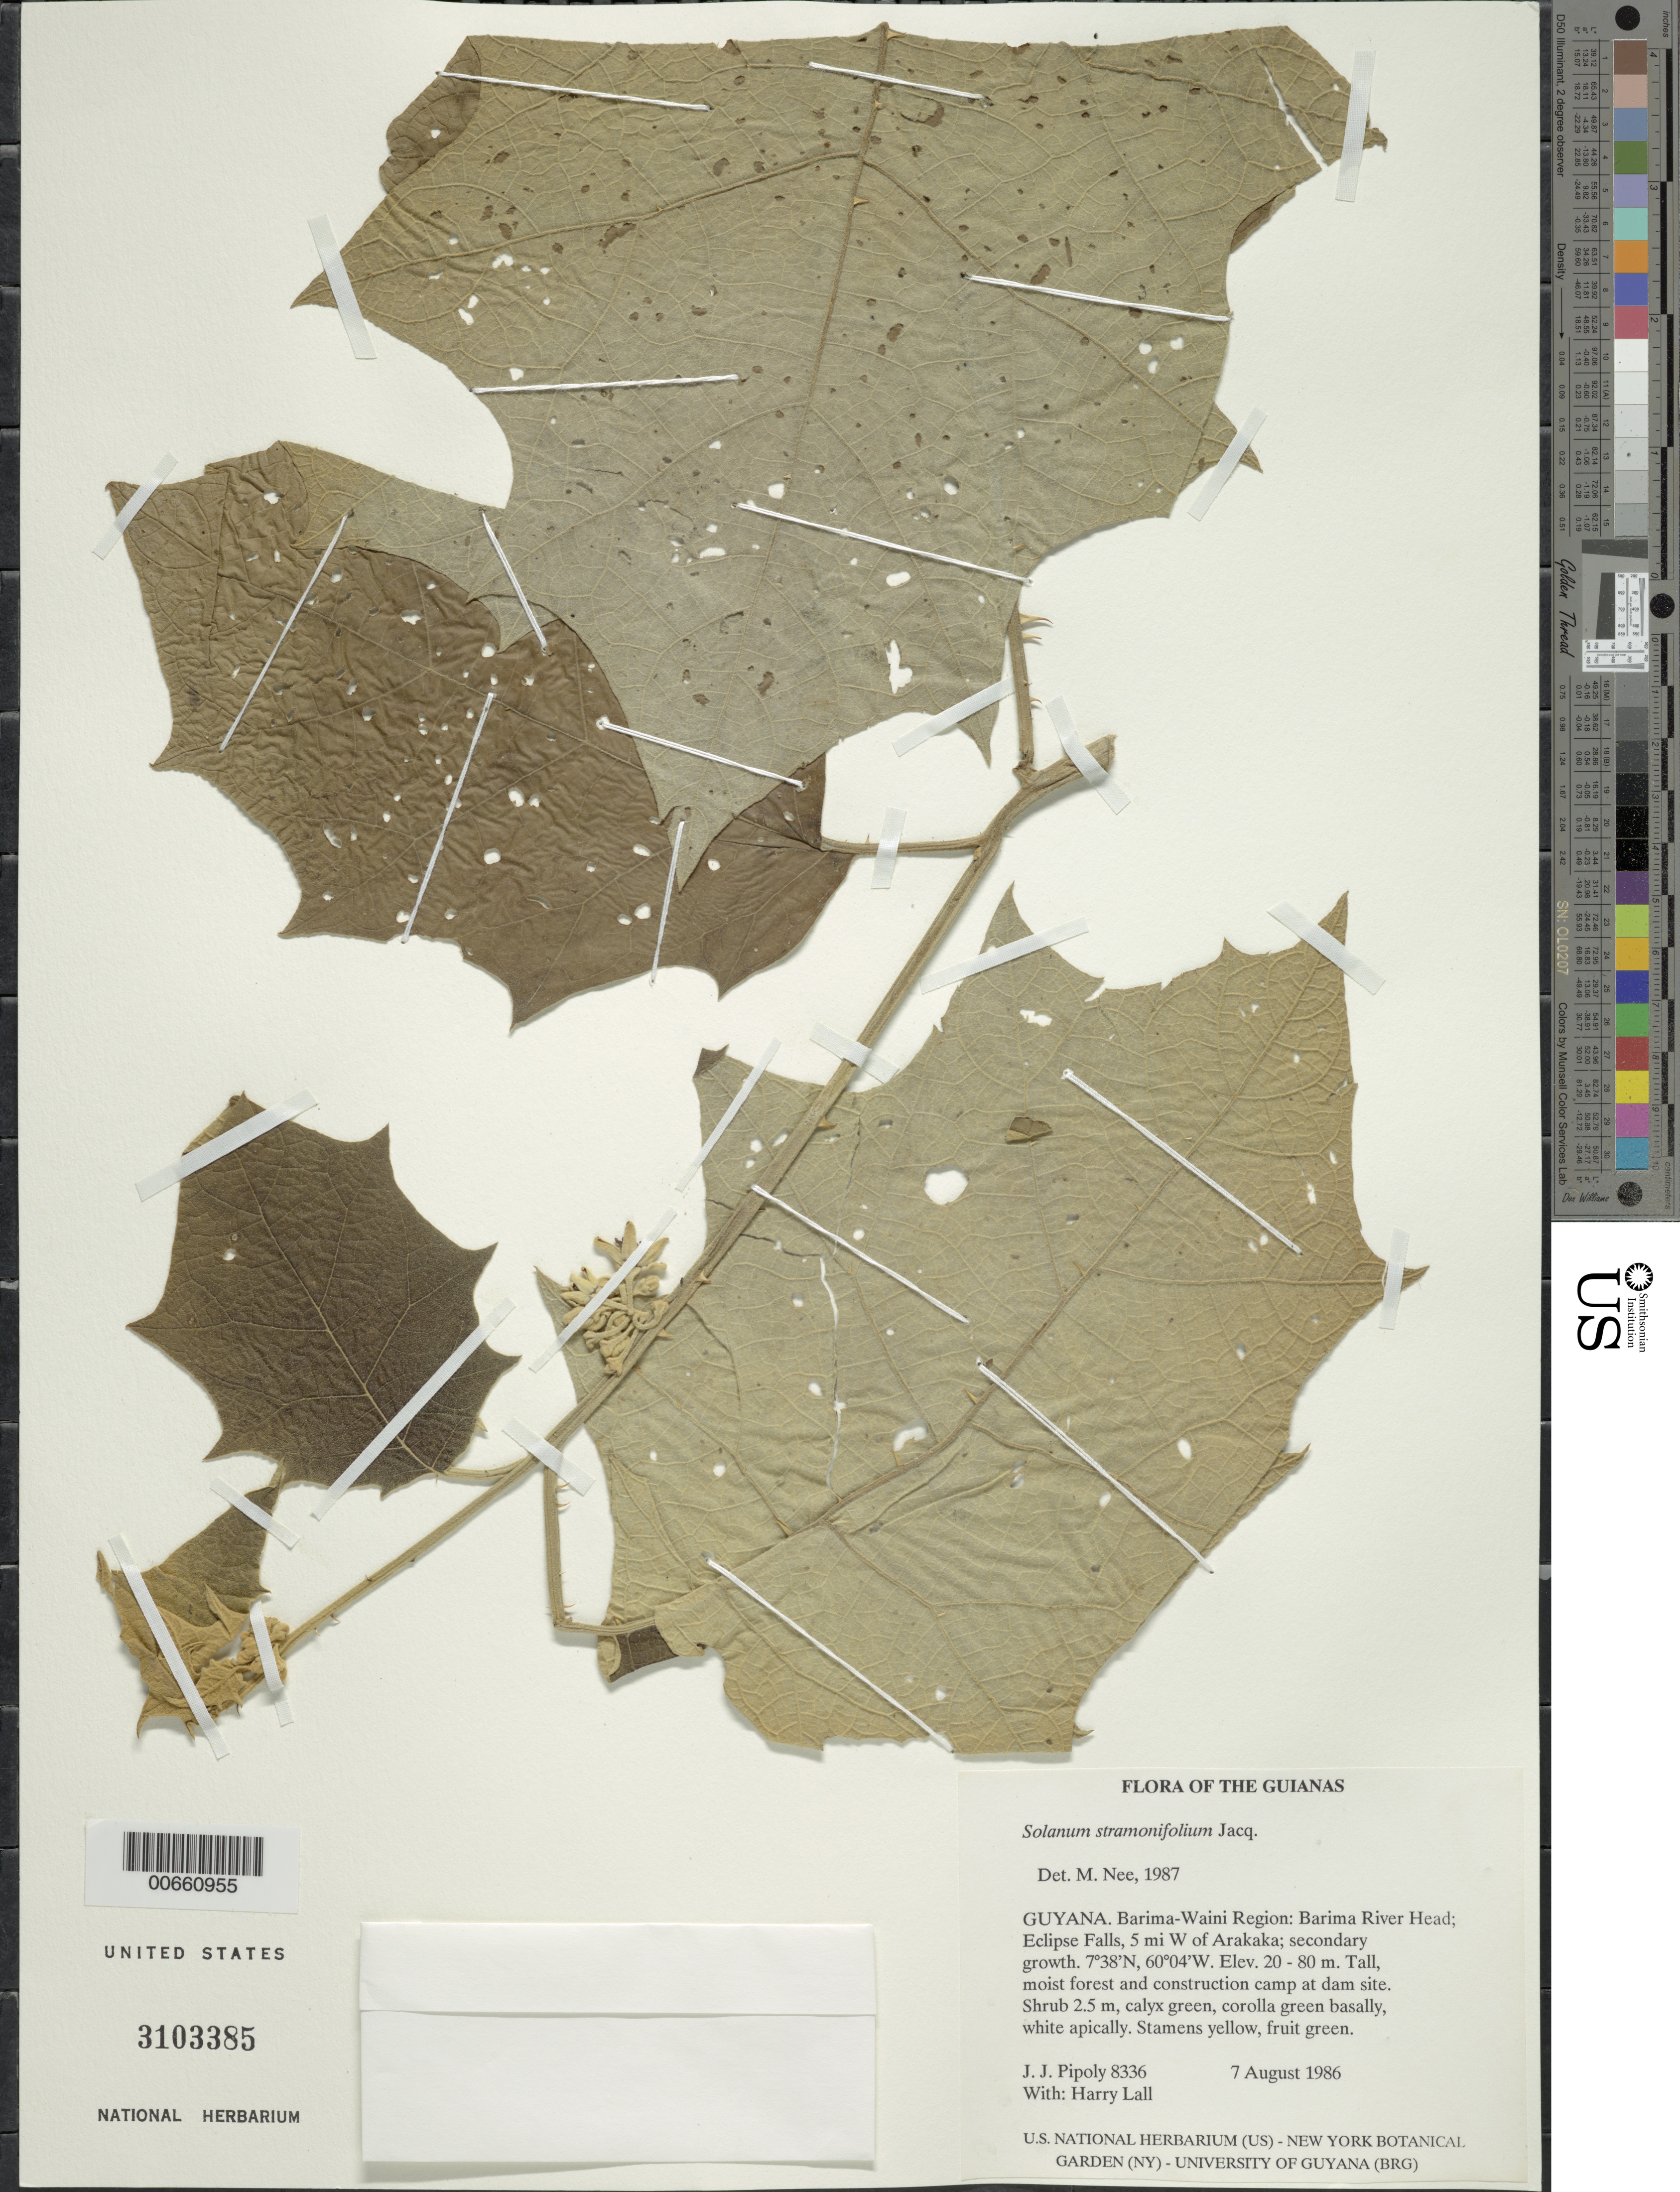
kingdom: Plantae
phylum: Tracheophyta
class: Magnoliopsida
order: Solanales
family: Solanaceae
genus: Solanum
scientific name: Solanum stramoniifolium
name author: Jacq.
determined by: Nee, Michael H.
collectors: J. J. Pipoly & H. Lall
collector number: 8336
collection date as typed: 8 Aug 1986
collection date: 1986-08-08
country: Guyana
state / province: Barima-Waini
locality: Barima River head; Eclipse Falls, 5 mi W of Arakaka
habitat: Secondary growth, tall moist forest and construction camp at dam site.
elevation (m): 20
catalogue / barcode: US 3103385